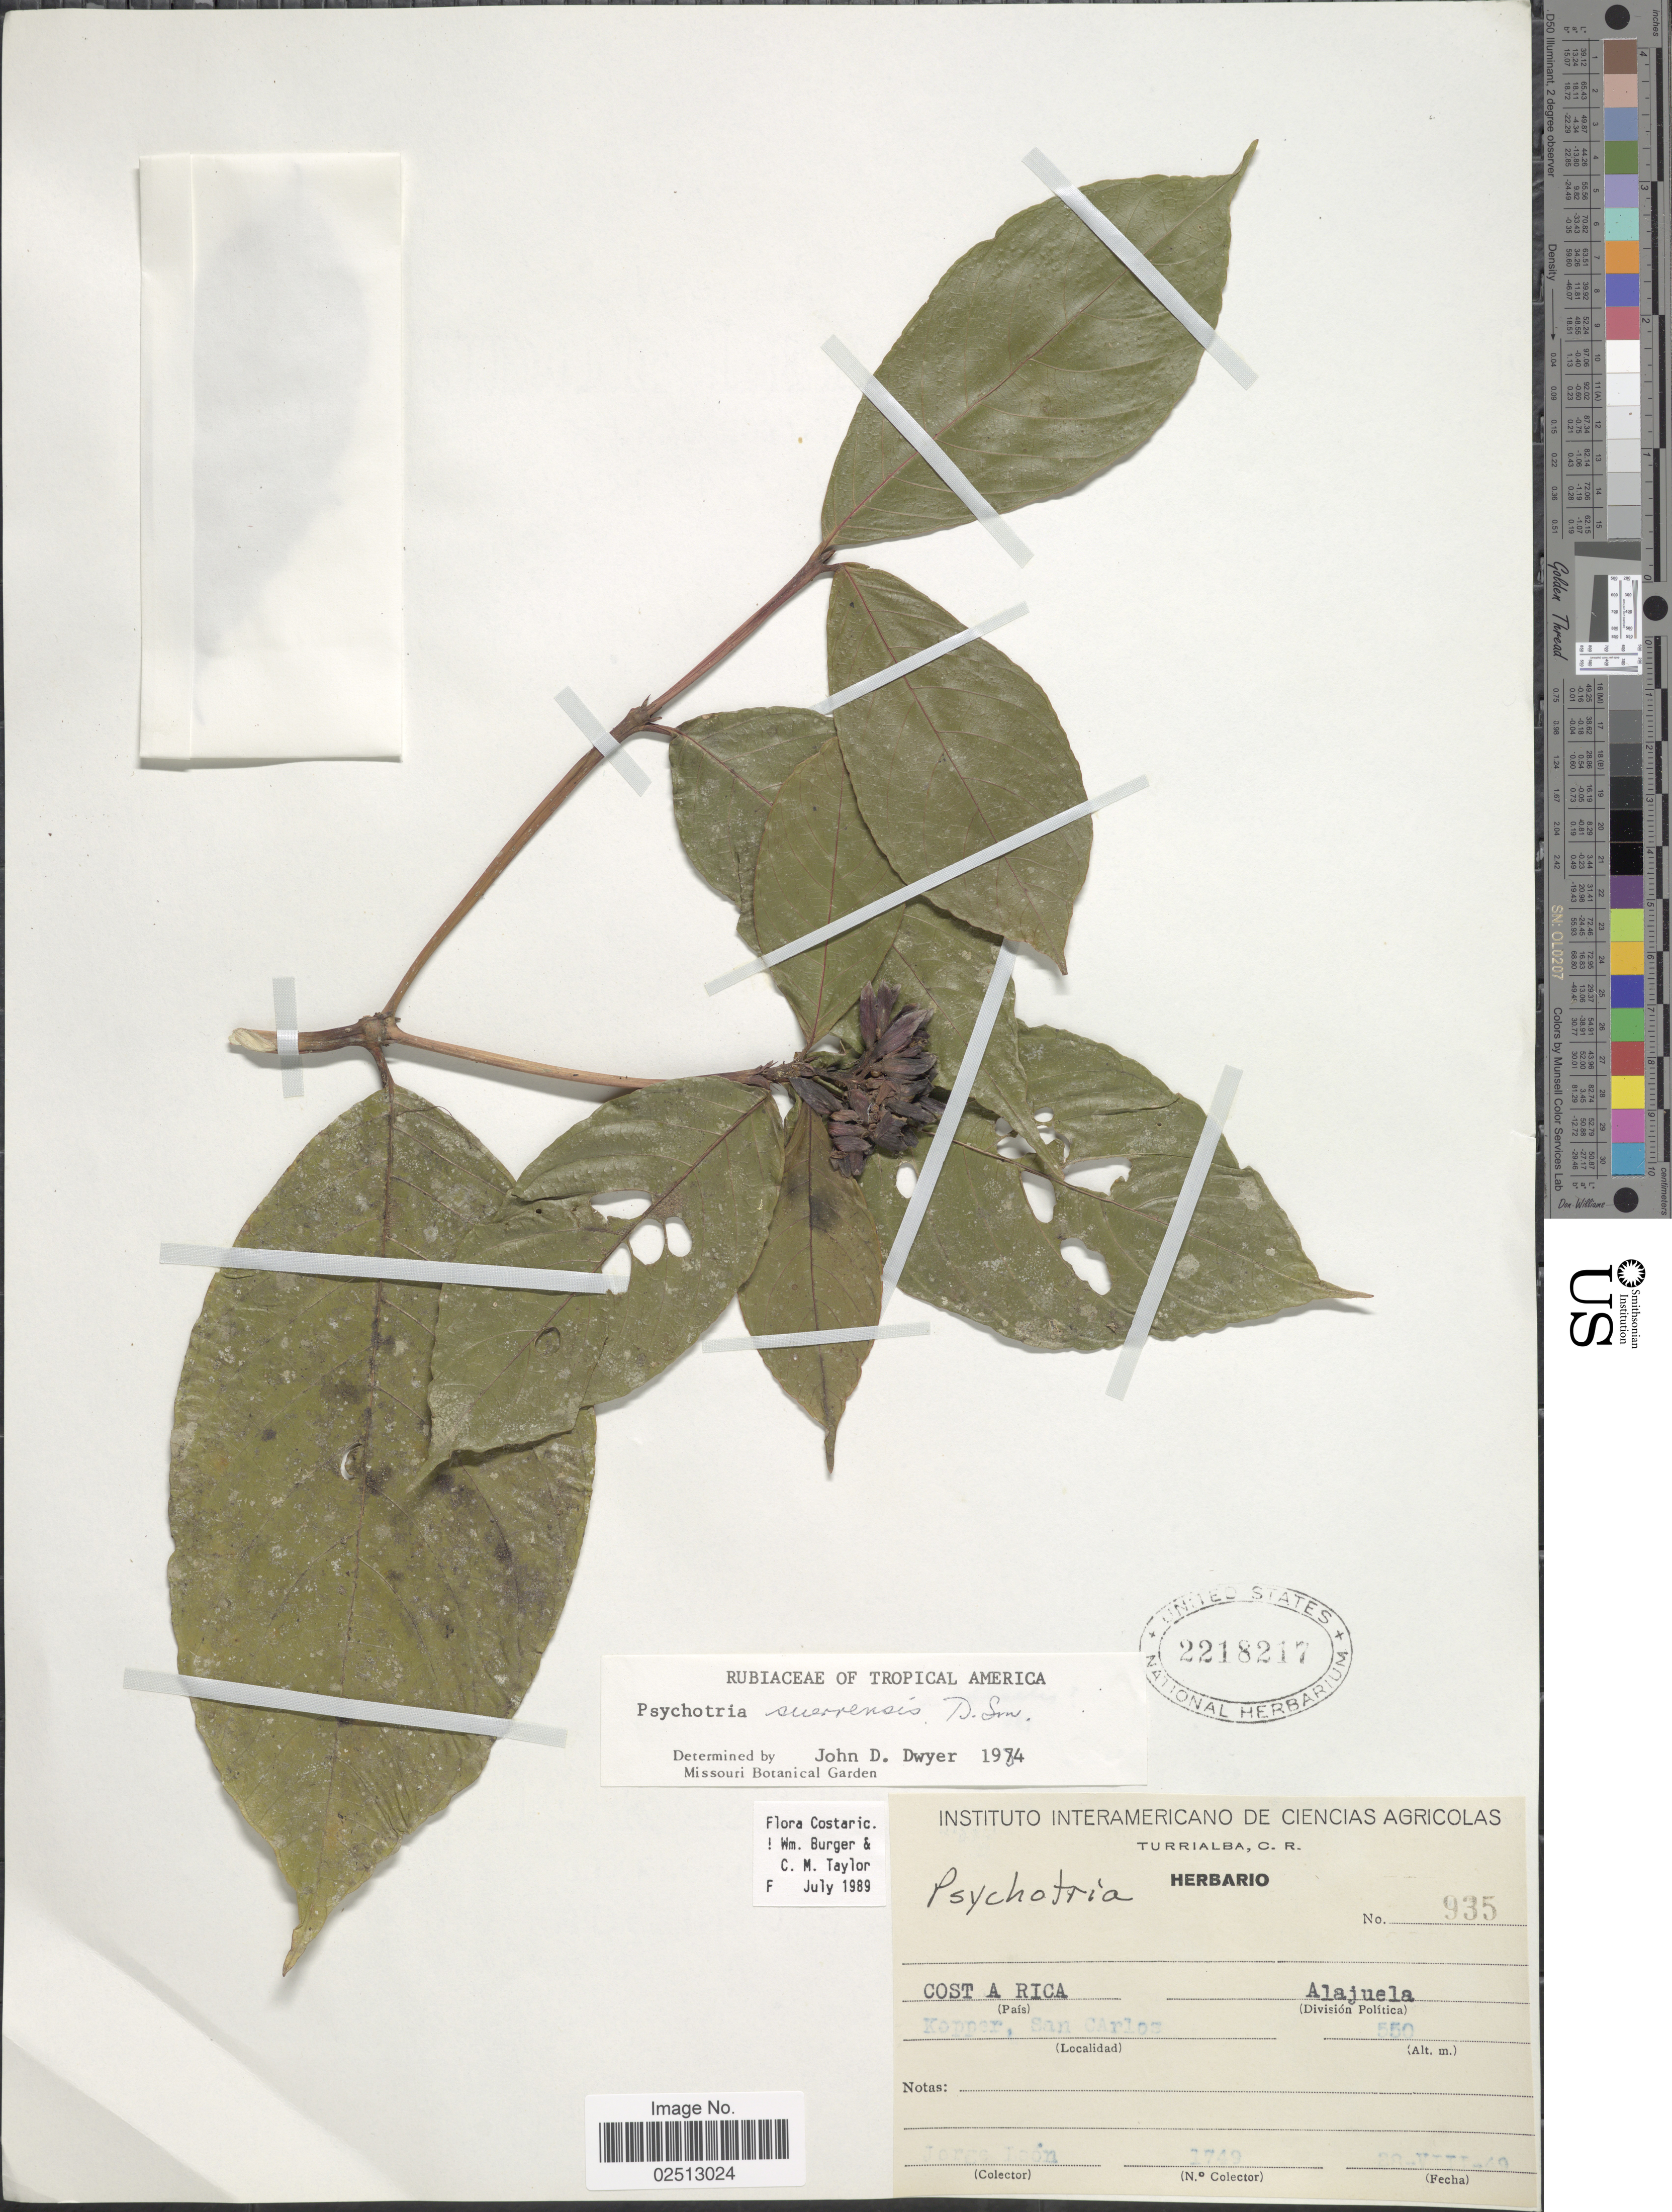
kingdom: Plantae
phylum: Tracheophyta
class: Magnoliopsida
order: Gentianales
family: Rubiaceae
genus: Psychotria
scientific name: Psychotria suerrensis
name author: Donn. Sm.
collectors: J. León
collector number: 1749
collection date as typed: Transcribed d/m/y: 28/8/49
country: Costa Rica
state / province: Alajuela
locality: Costa Rica, Alajuela. Kopper, San Carlos.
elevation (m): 550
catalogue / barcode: US 2218217